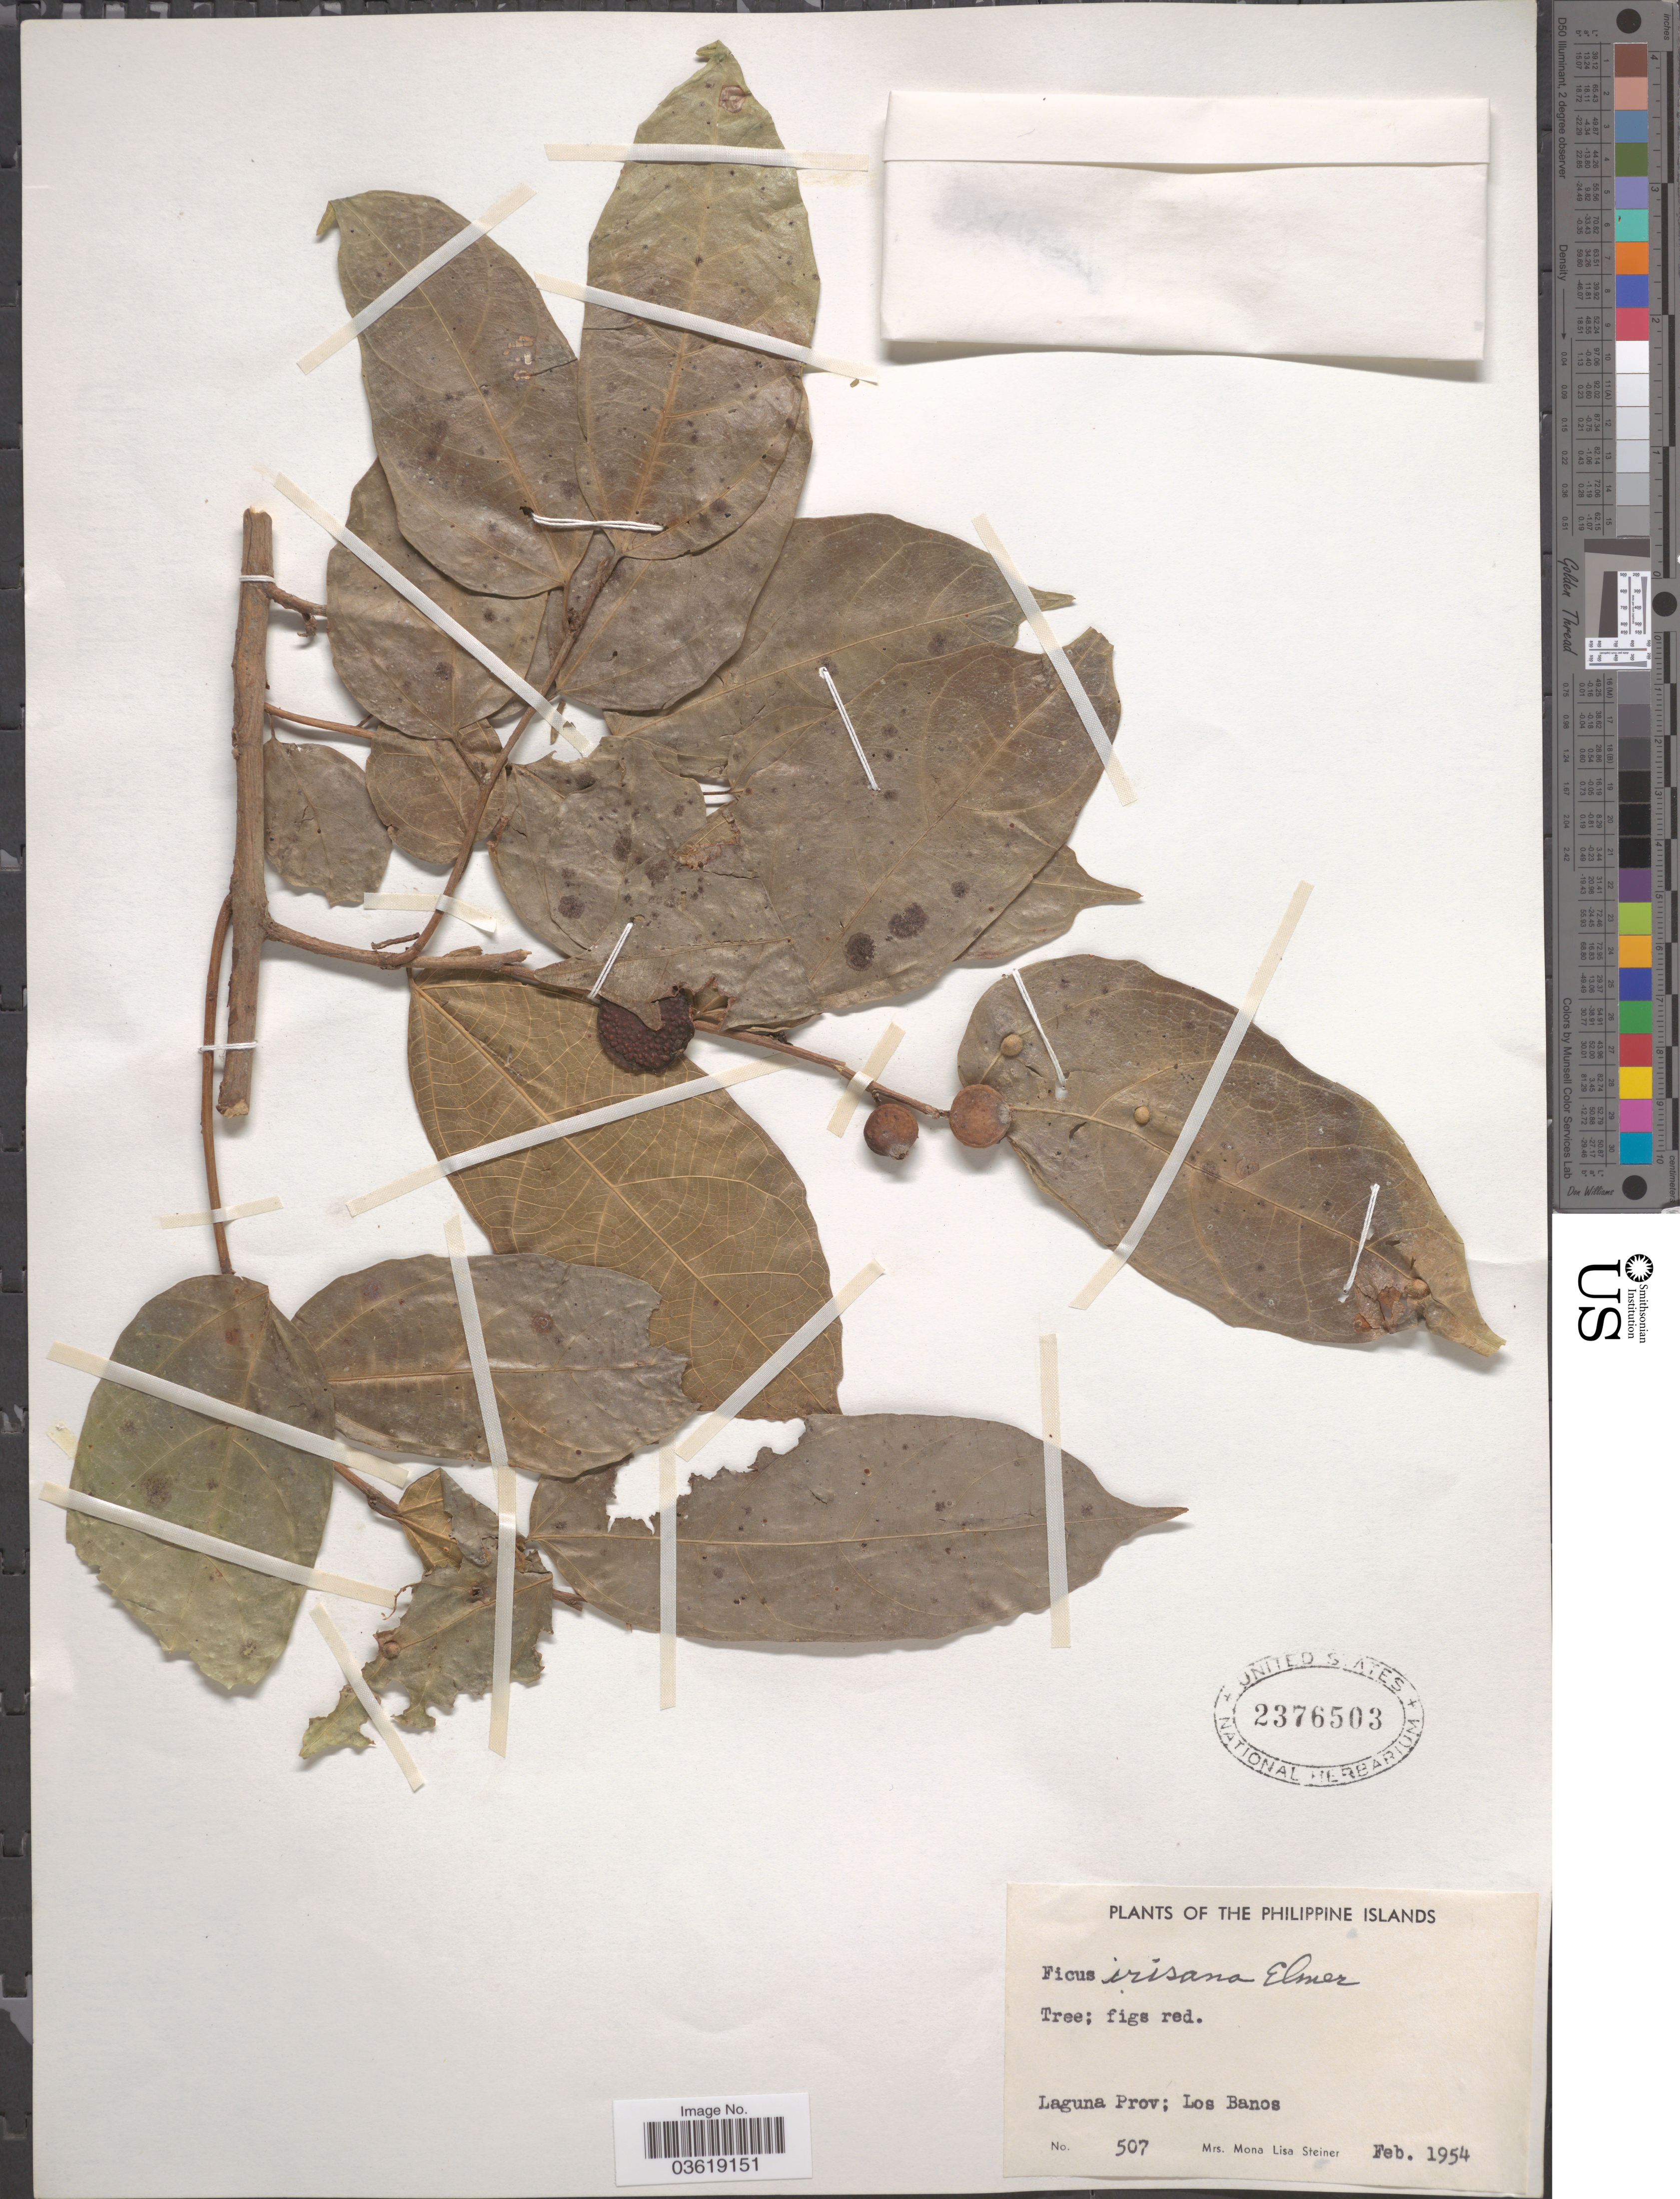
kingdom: Plantae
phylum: Tracheophyta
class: Magnoliopsida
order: Rosales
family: Moraceae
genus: Ficus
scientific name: Ficus irisana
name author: Elmer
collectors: M. Steiner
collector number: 507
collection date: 1954-02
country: Philippines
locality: The Philippine Islands. Laguna Prov; Los Banos.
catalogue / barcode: US 2376503